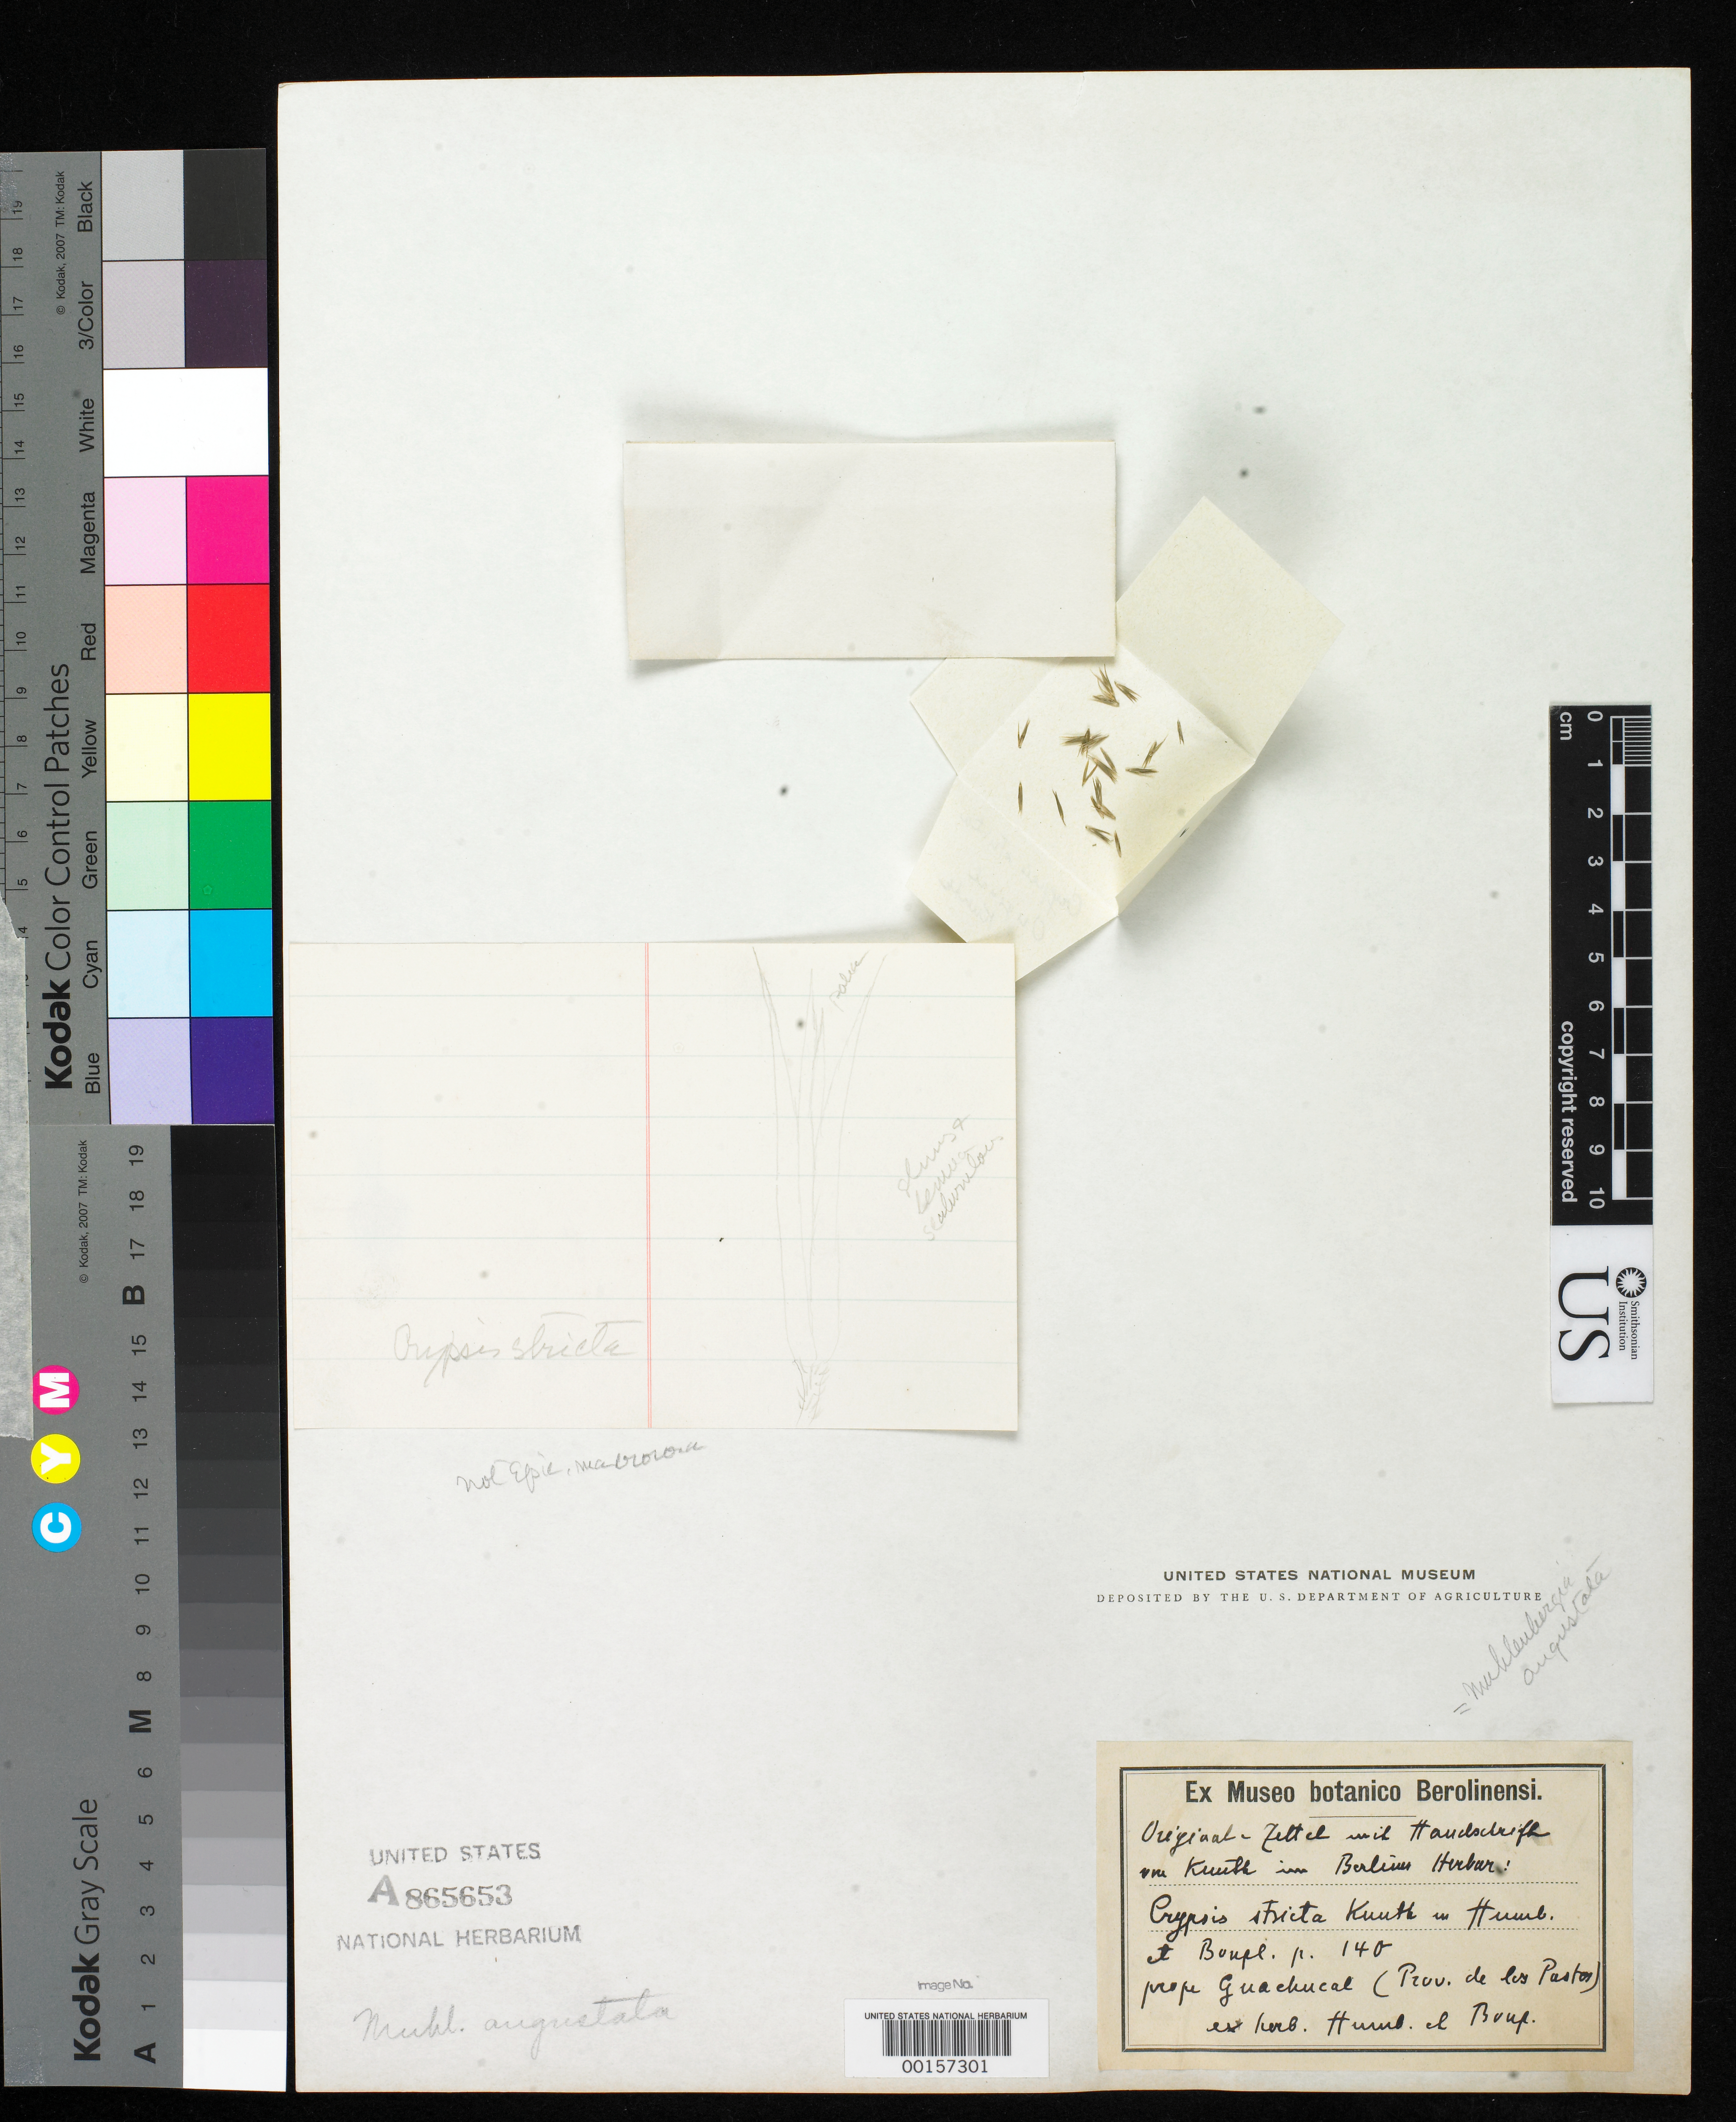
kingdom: Plantae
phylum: Tracheophyta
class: Liliopsida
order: Poales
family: Poaceae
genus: Crypsis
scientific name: Crypsis stricta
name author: Kunth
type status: Type Fragment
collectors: ex herb. H.B.K.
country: Colombia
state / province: Nariño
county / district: Guachucal / Pasto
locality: Prope Guachucal, Prov. de Los Pastos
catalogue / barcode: US 865653A